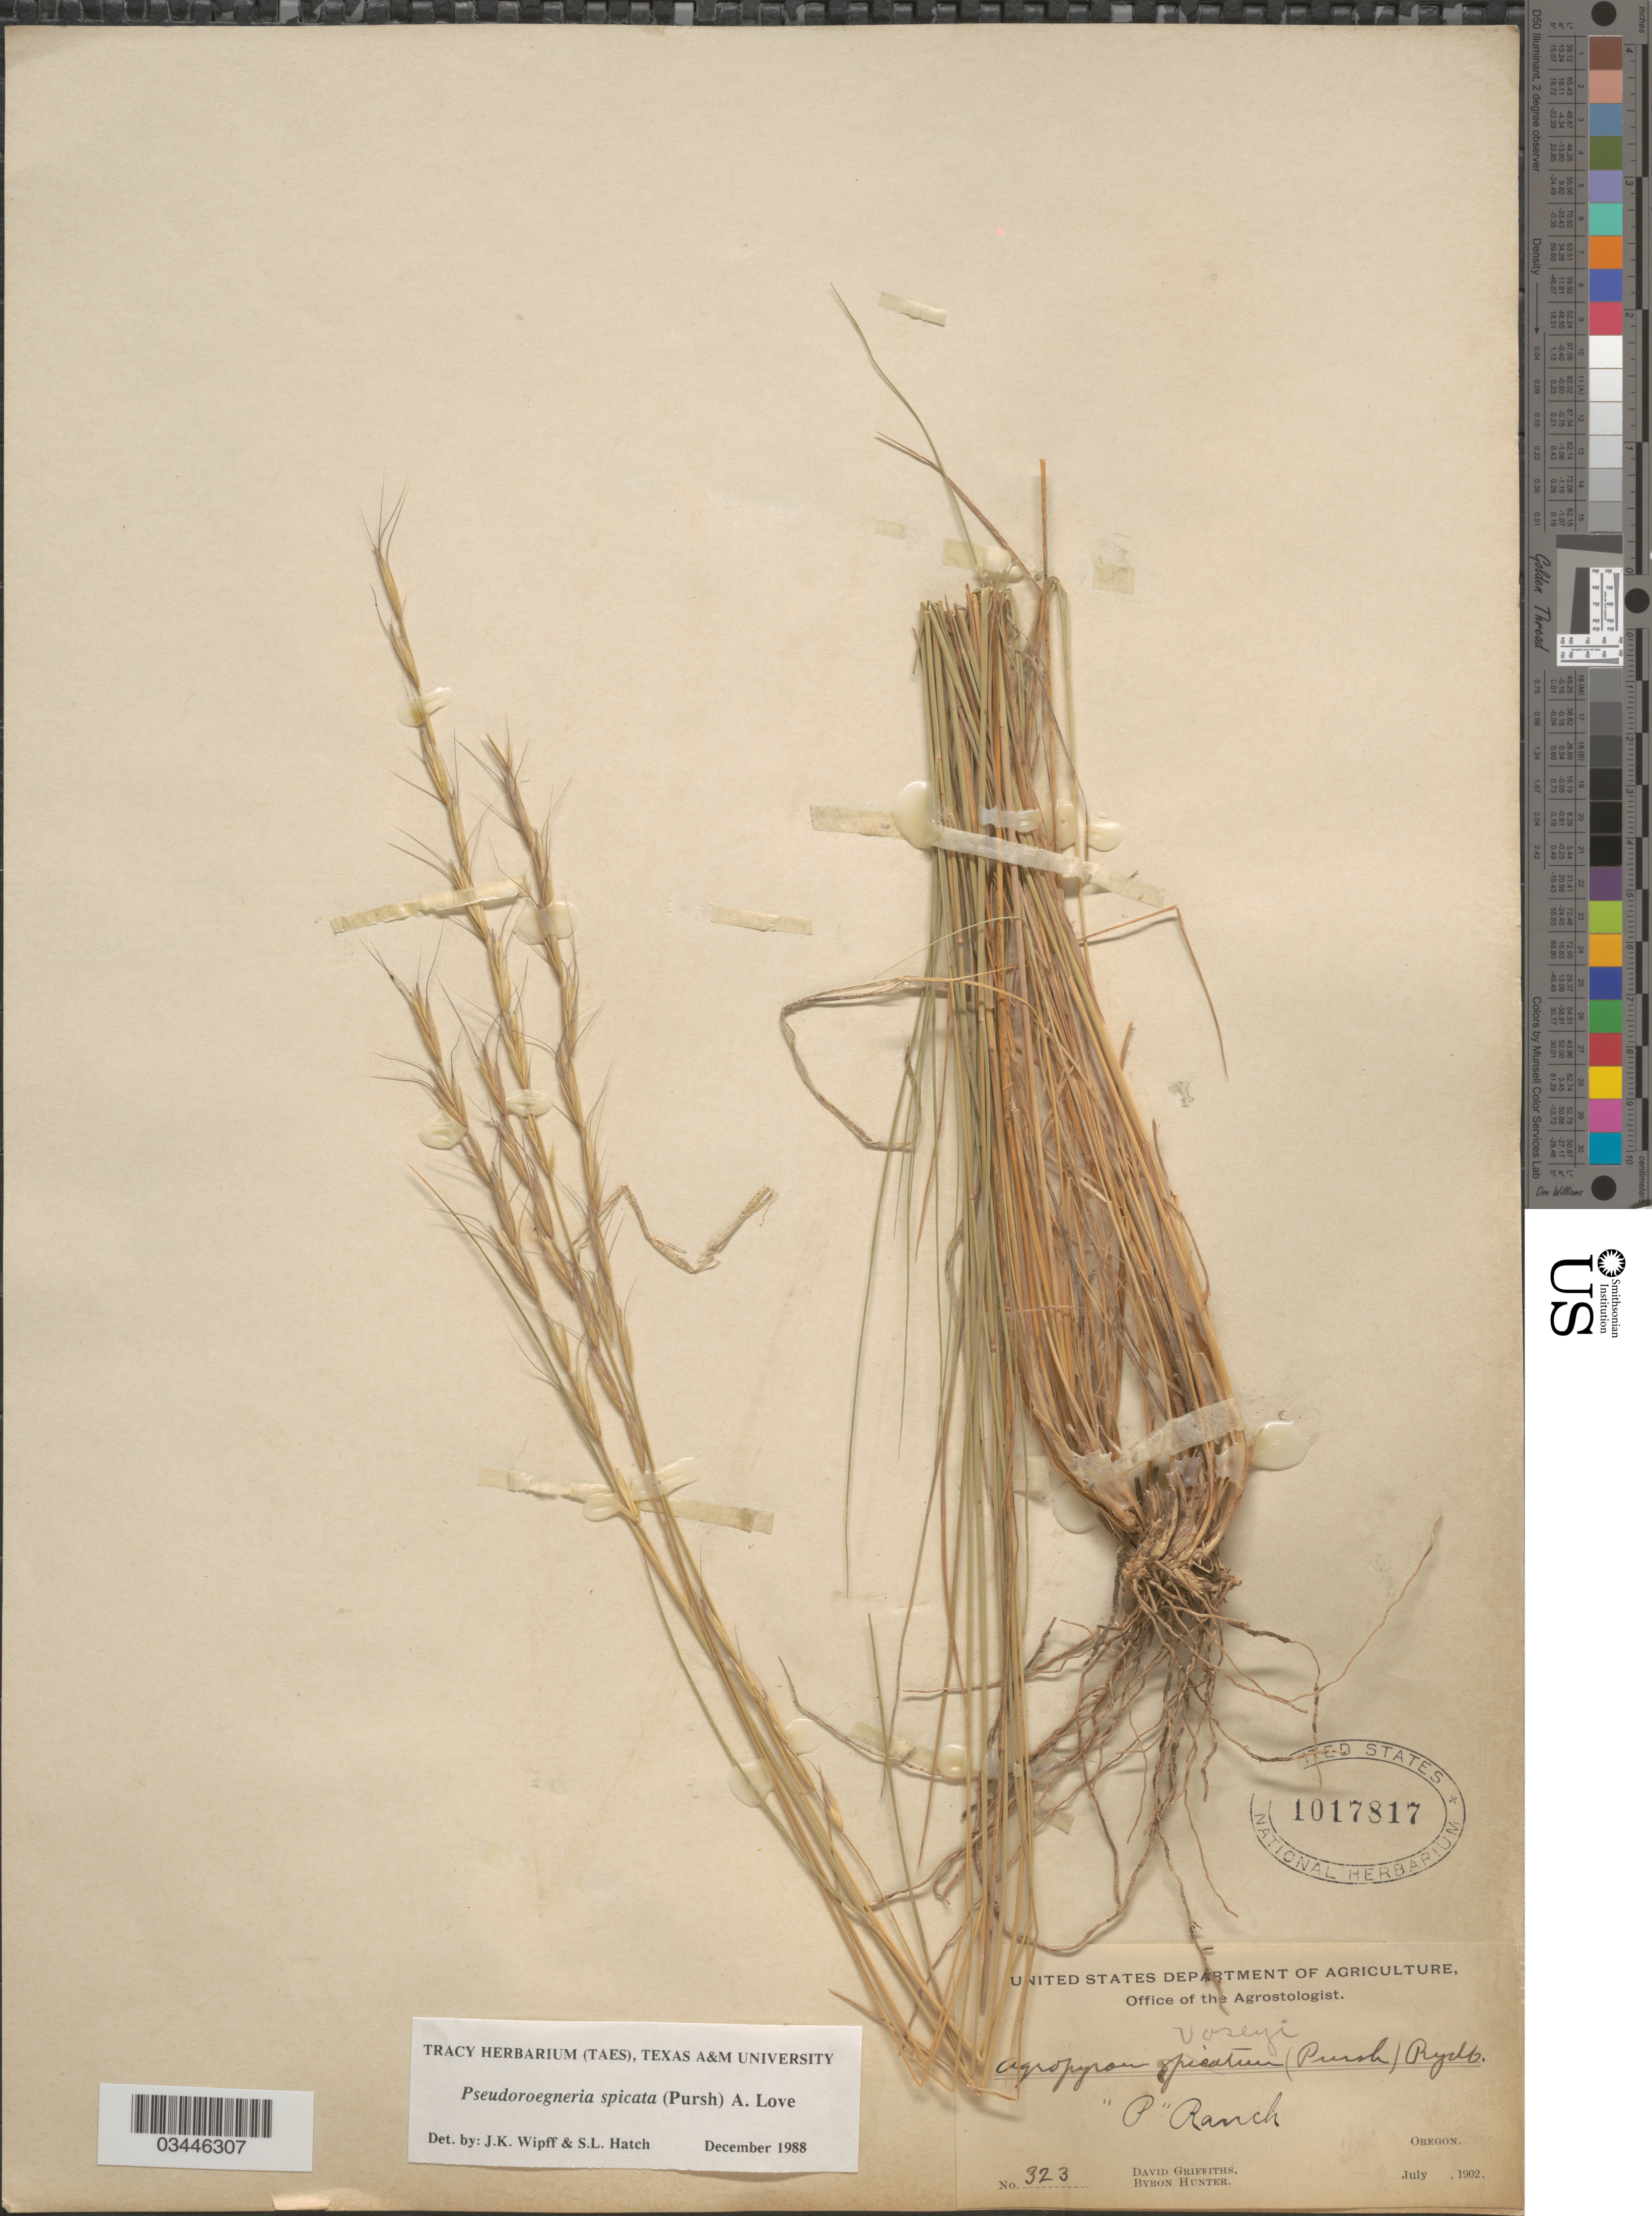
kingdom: Plantae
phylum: Tracheophyta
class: Liliopsida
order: Poales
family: Poaceae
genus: Pseudoroegneria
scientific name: Pseudoroegneria spicata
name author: (Pursh) Á. Löve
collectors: D. Griffiths & B. Hunter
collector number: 323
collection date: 1902-07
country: United States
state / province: Oregon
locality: P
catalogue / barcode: US 1017817